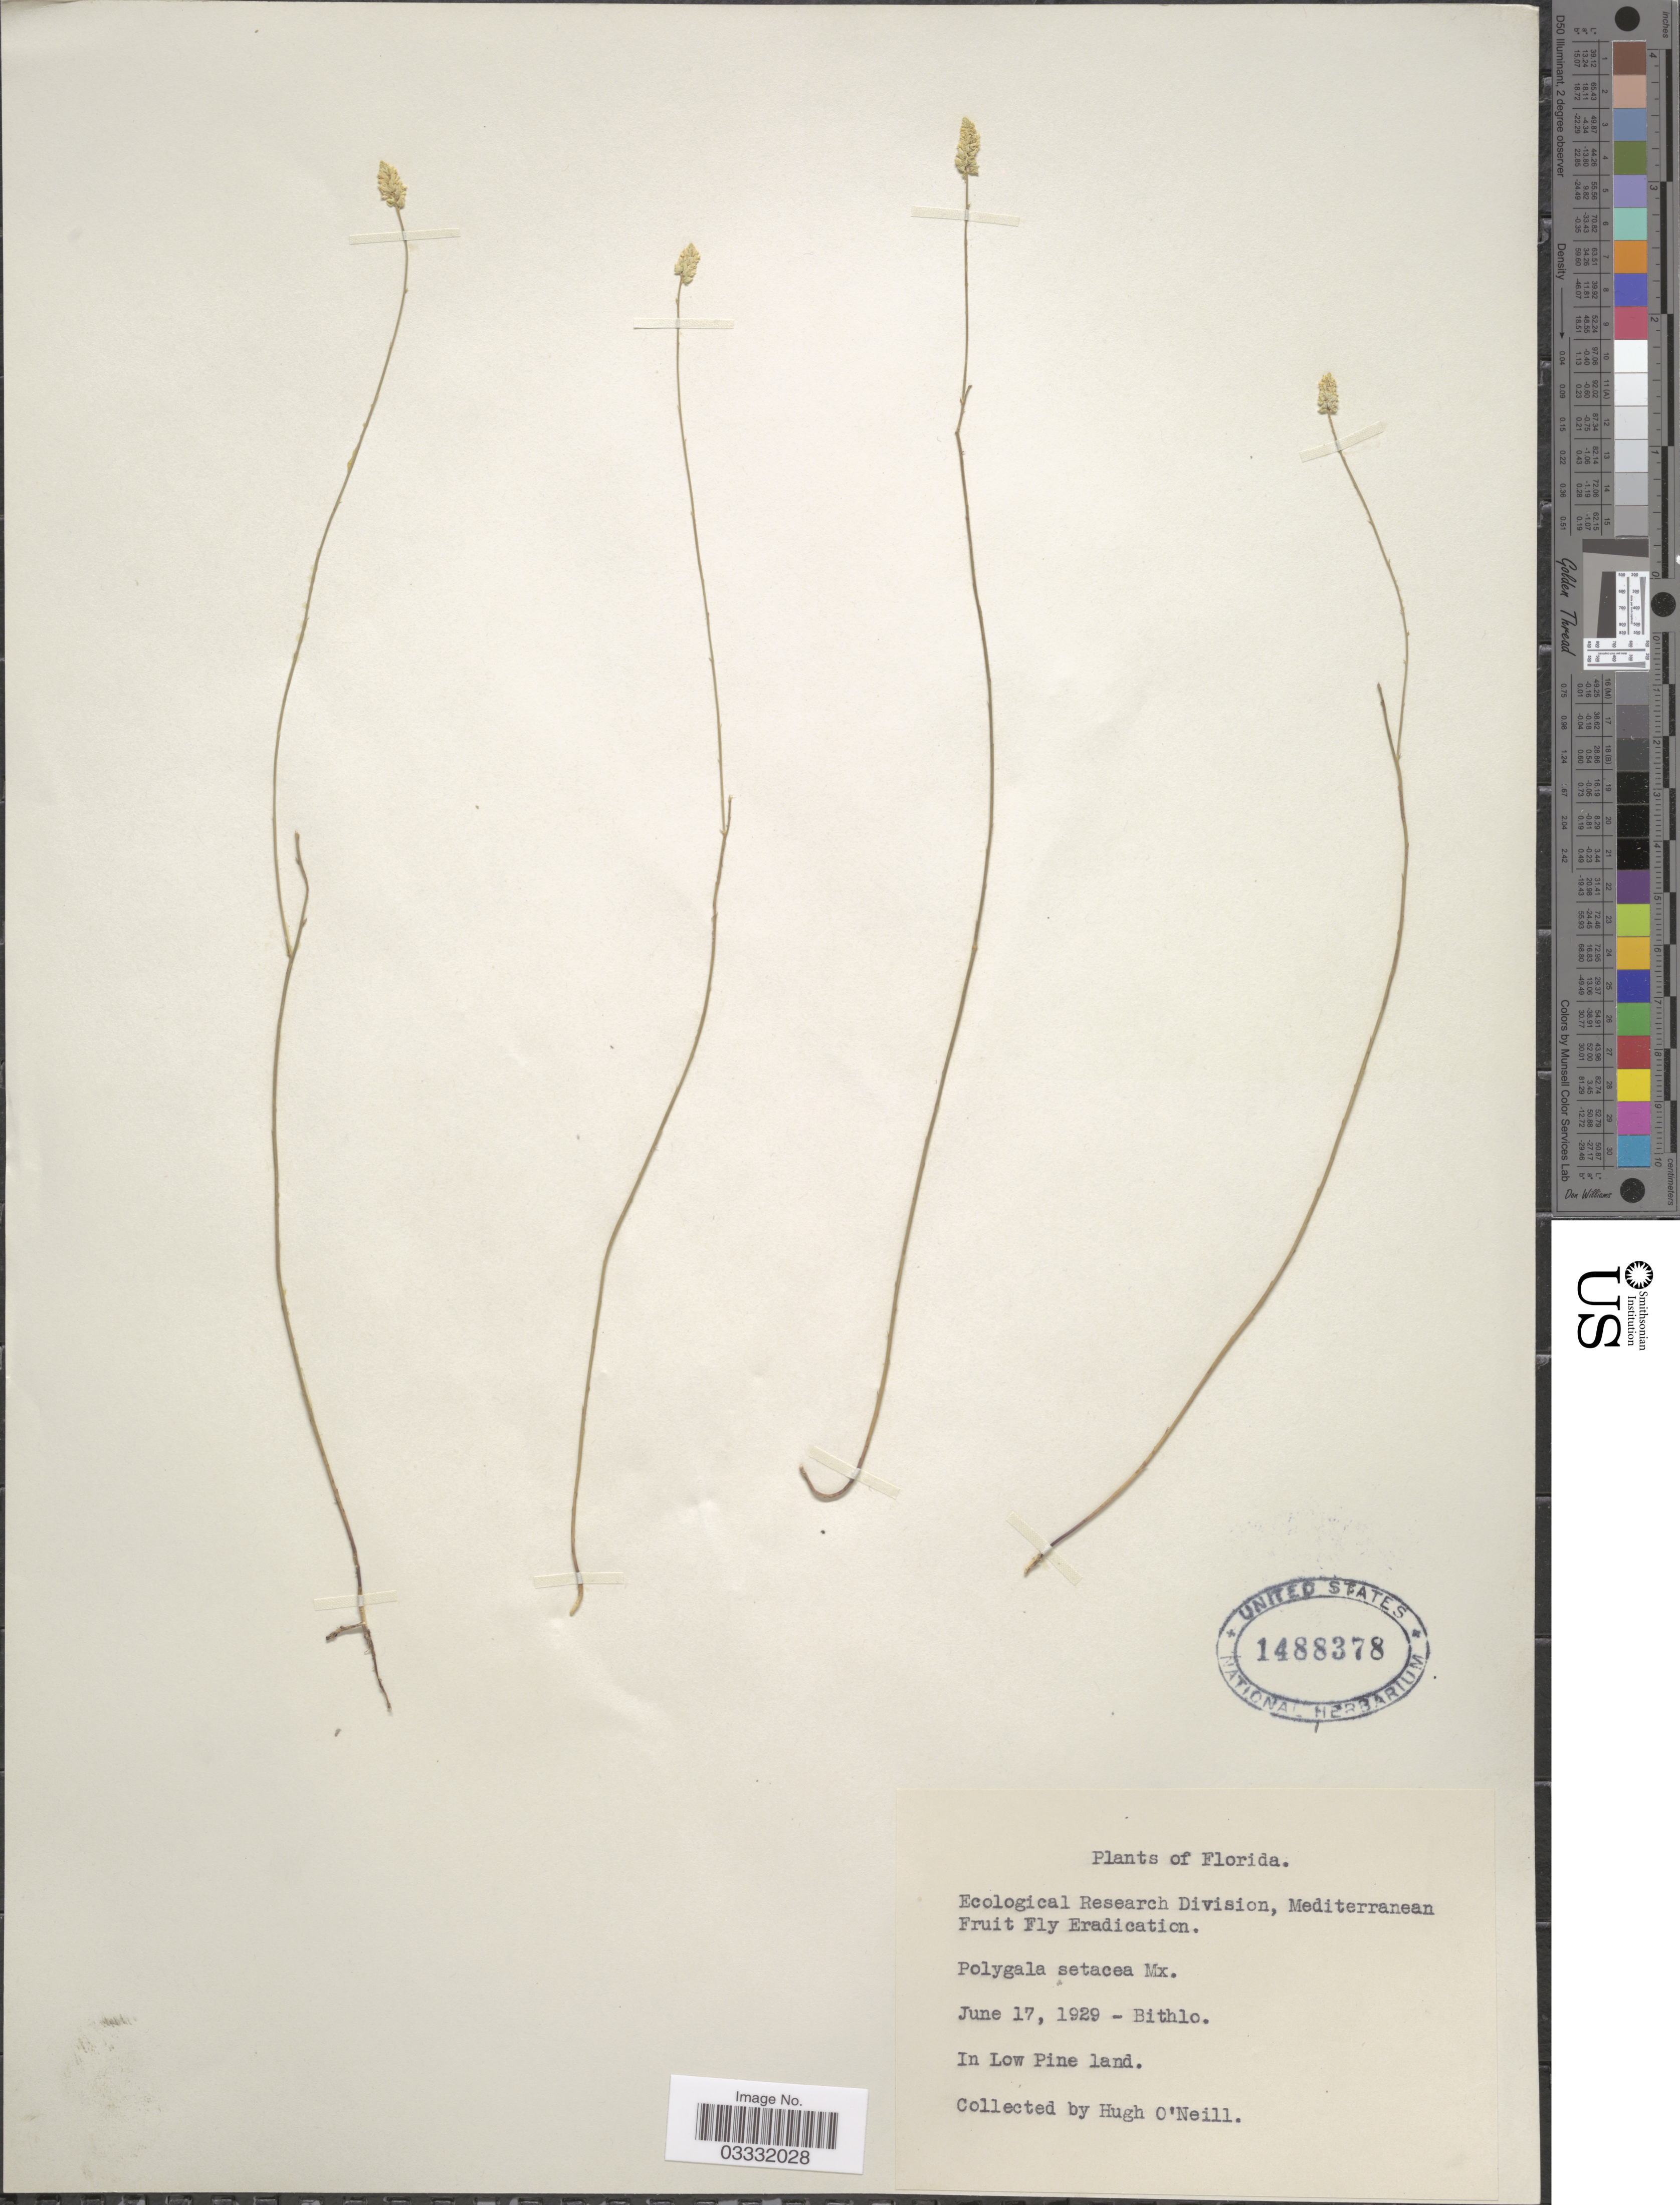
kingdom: Plantae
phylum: Tracheophyta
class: Magnoliopsida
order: Fabales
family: Polygalaceae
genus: Polygala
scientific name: Polygala setacea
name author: Michx.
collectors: H. O'Neill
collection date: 1929-06-17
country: United States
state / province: Florida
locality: Bithlo. In Low Pine land.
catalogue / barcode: US 1488378